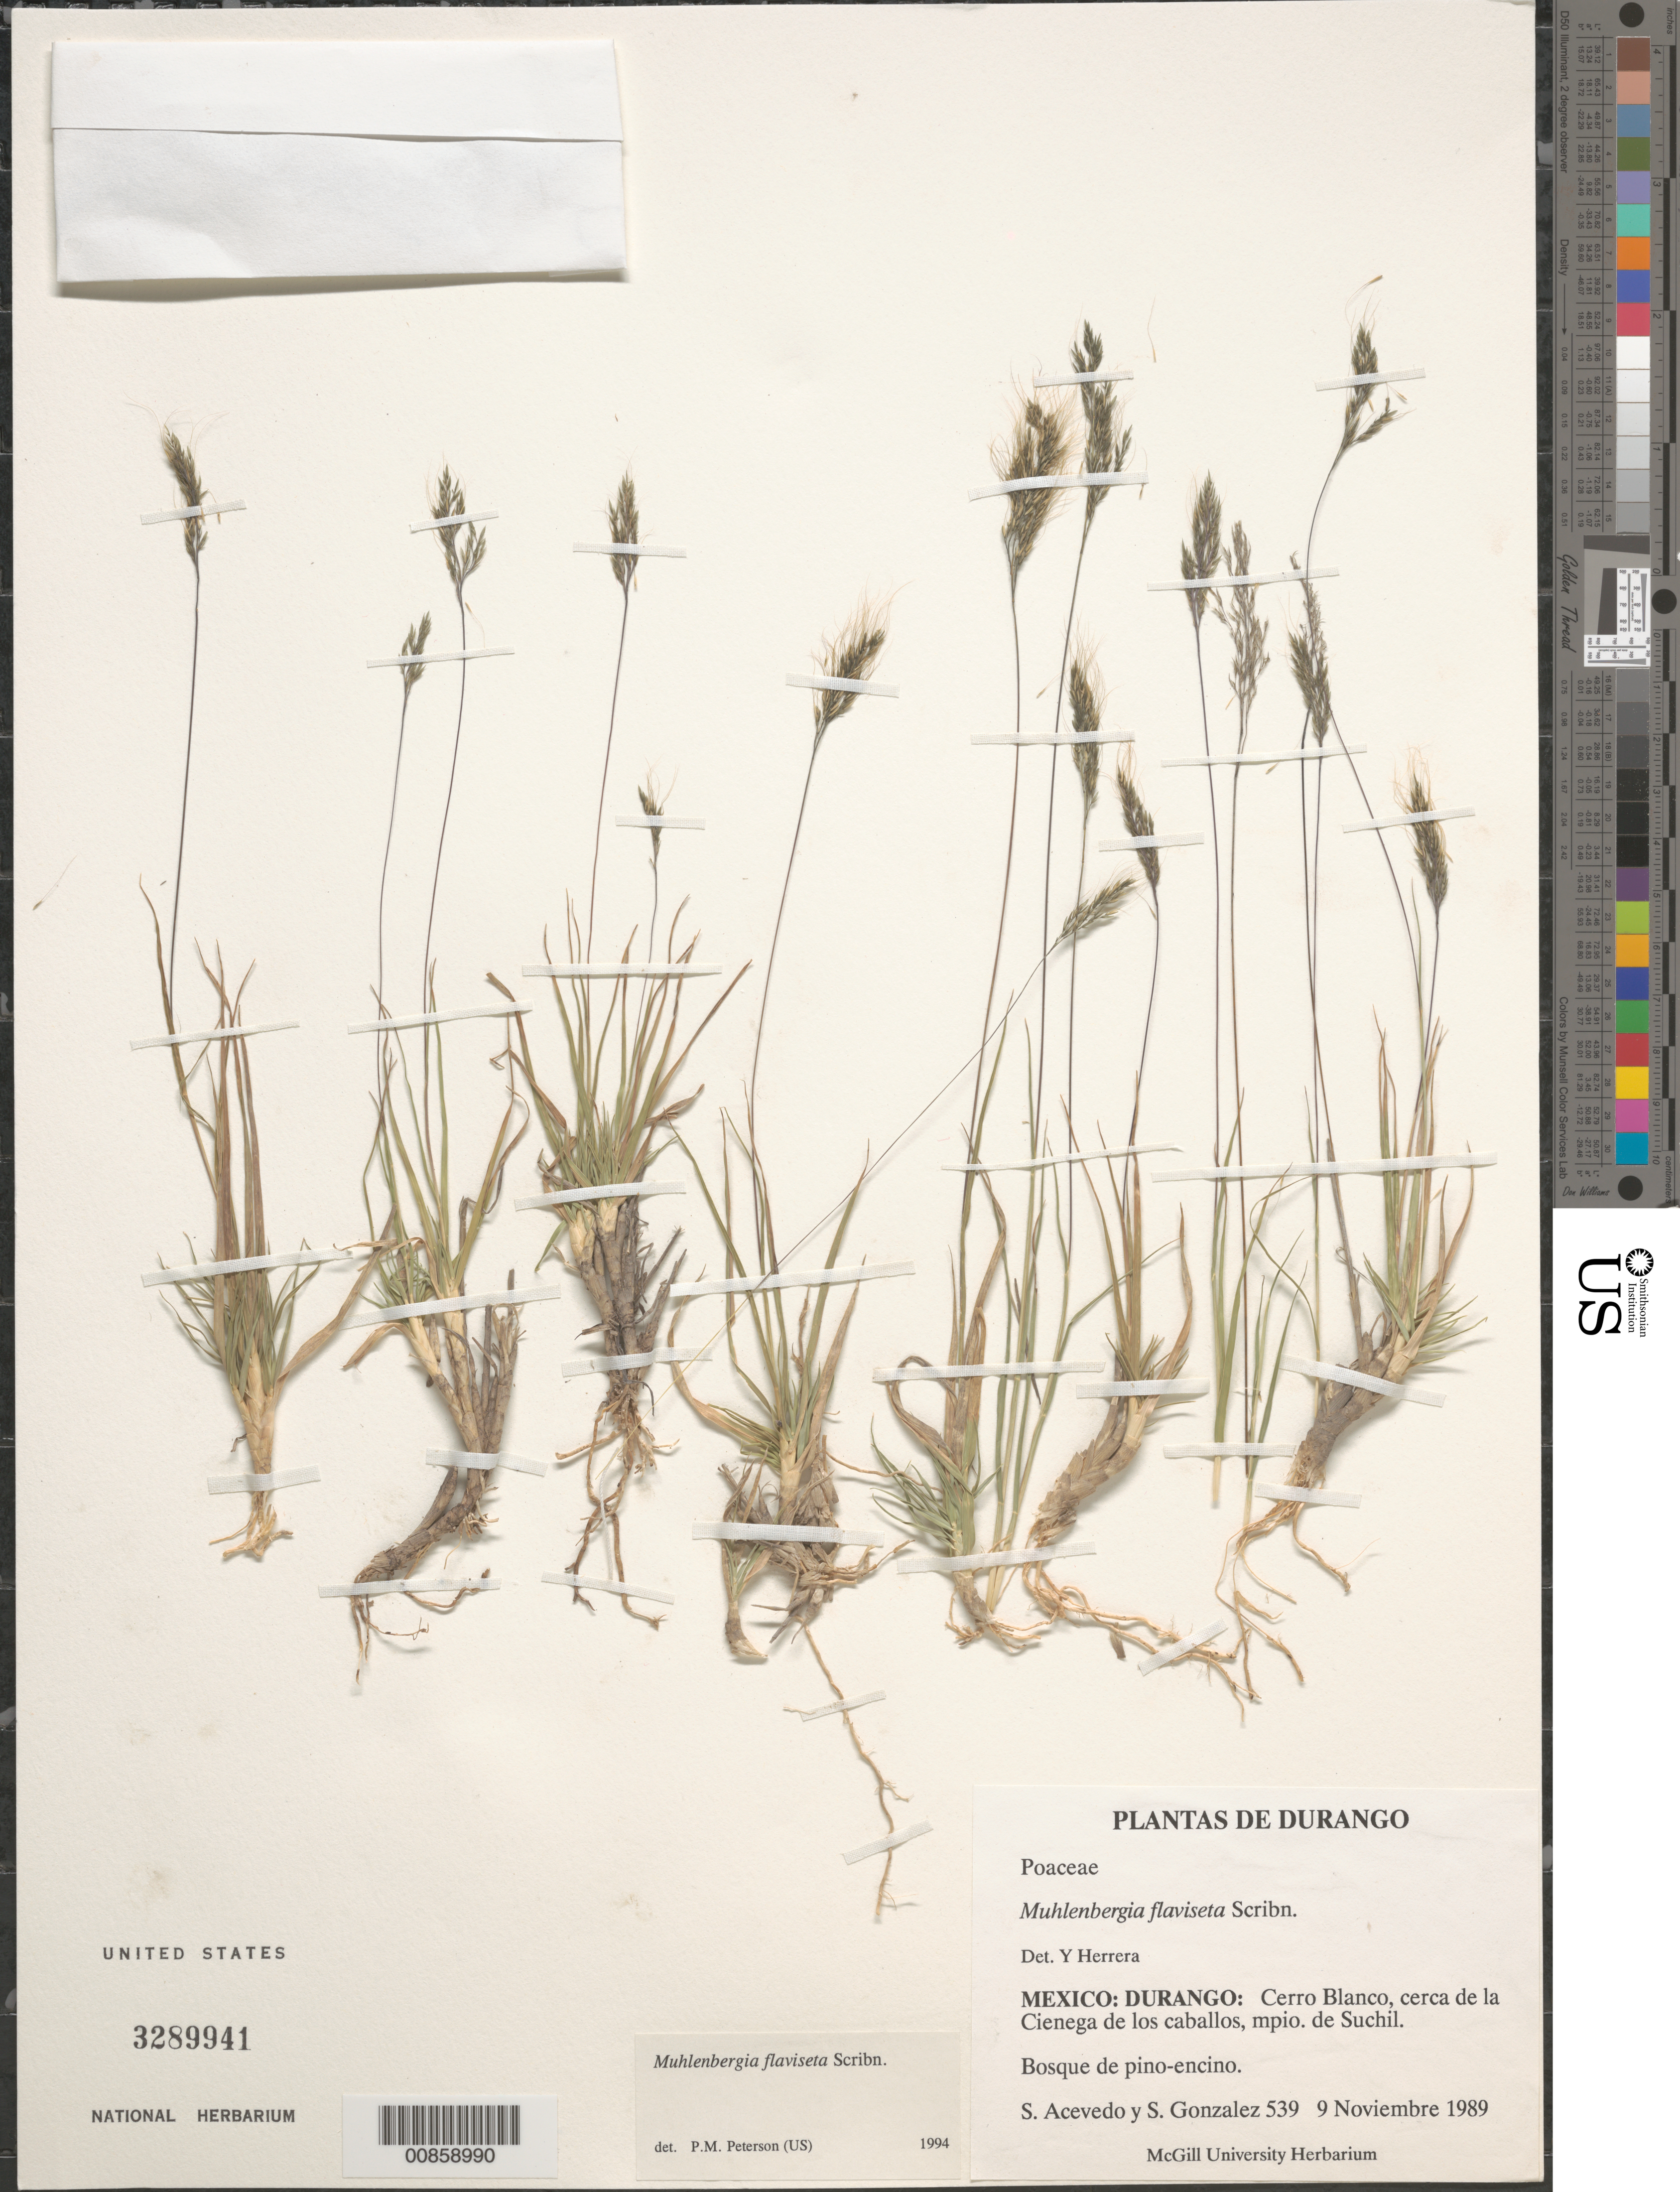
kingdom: Plantae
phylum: Tracheophyta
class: Liliopsida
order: Poales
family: Poaceae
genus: Muhlenbergia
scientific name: Muhlenbergia flaviseta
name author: Scribn.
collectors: S. Acevedo & S. Gonzalez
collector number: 539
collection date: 1989-11-09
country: Mexico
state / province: Durango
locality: Cerro Blanco, cerca de la Cienega de los caballos, mpio. de Suchil.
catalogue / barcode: US 3289941